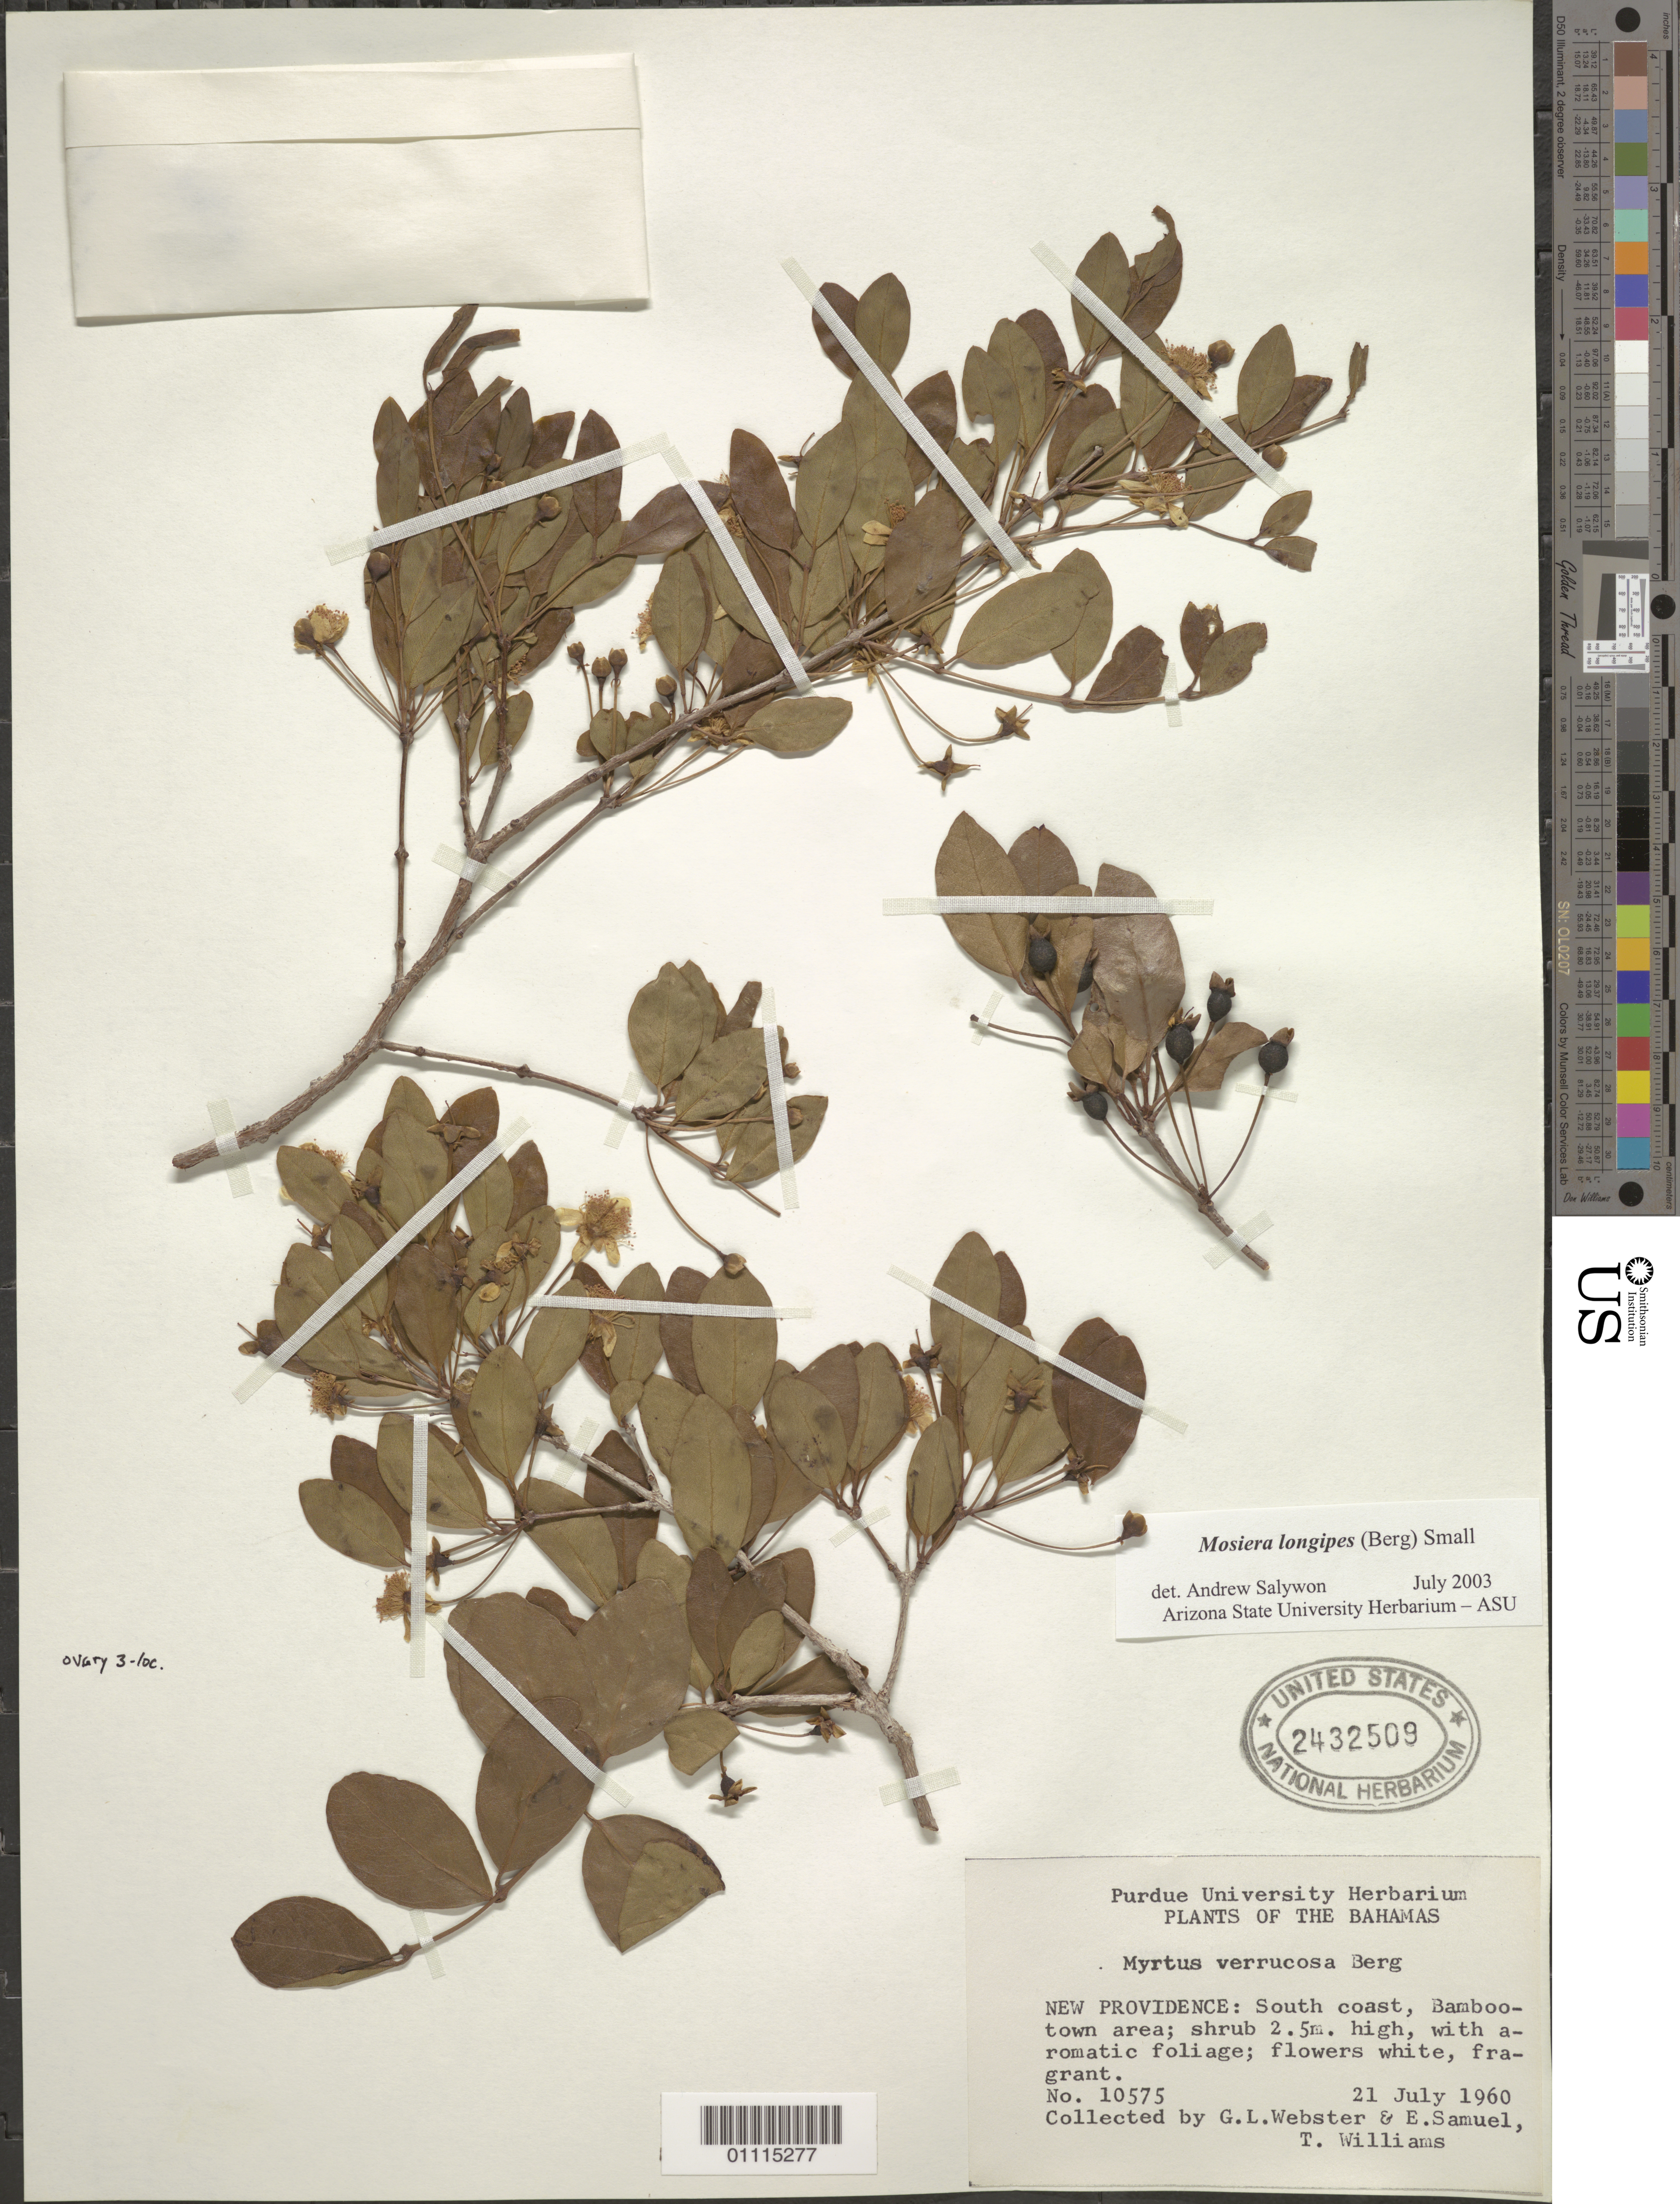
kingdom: Plantae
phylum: Tracheophyta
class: Magnoliopsida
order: Myrtales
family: Myrtaceae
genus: Mosiera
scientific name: Mosiera longipes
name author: (O. Berg) Small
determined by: Salywon, A. M., (ASU)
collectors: G. L. Webster, E. Samuel & T. Williams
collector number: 10575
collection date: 1960-07-21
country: Bahamas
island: New Providence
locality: South Coast, Bambootown area.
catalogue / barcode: US 2432509